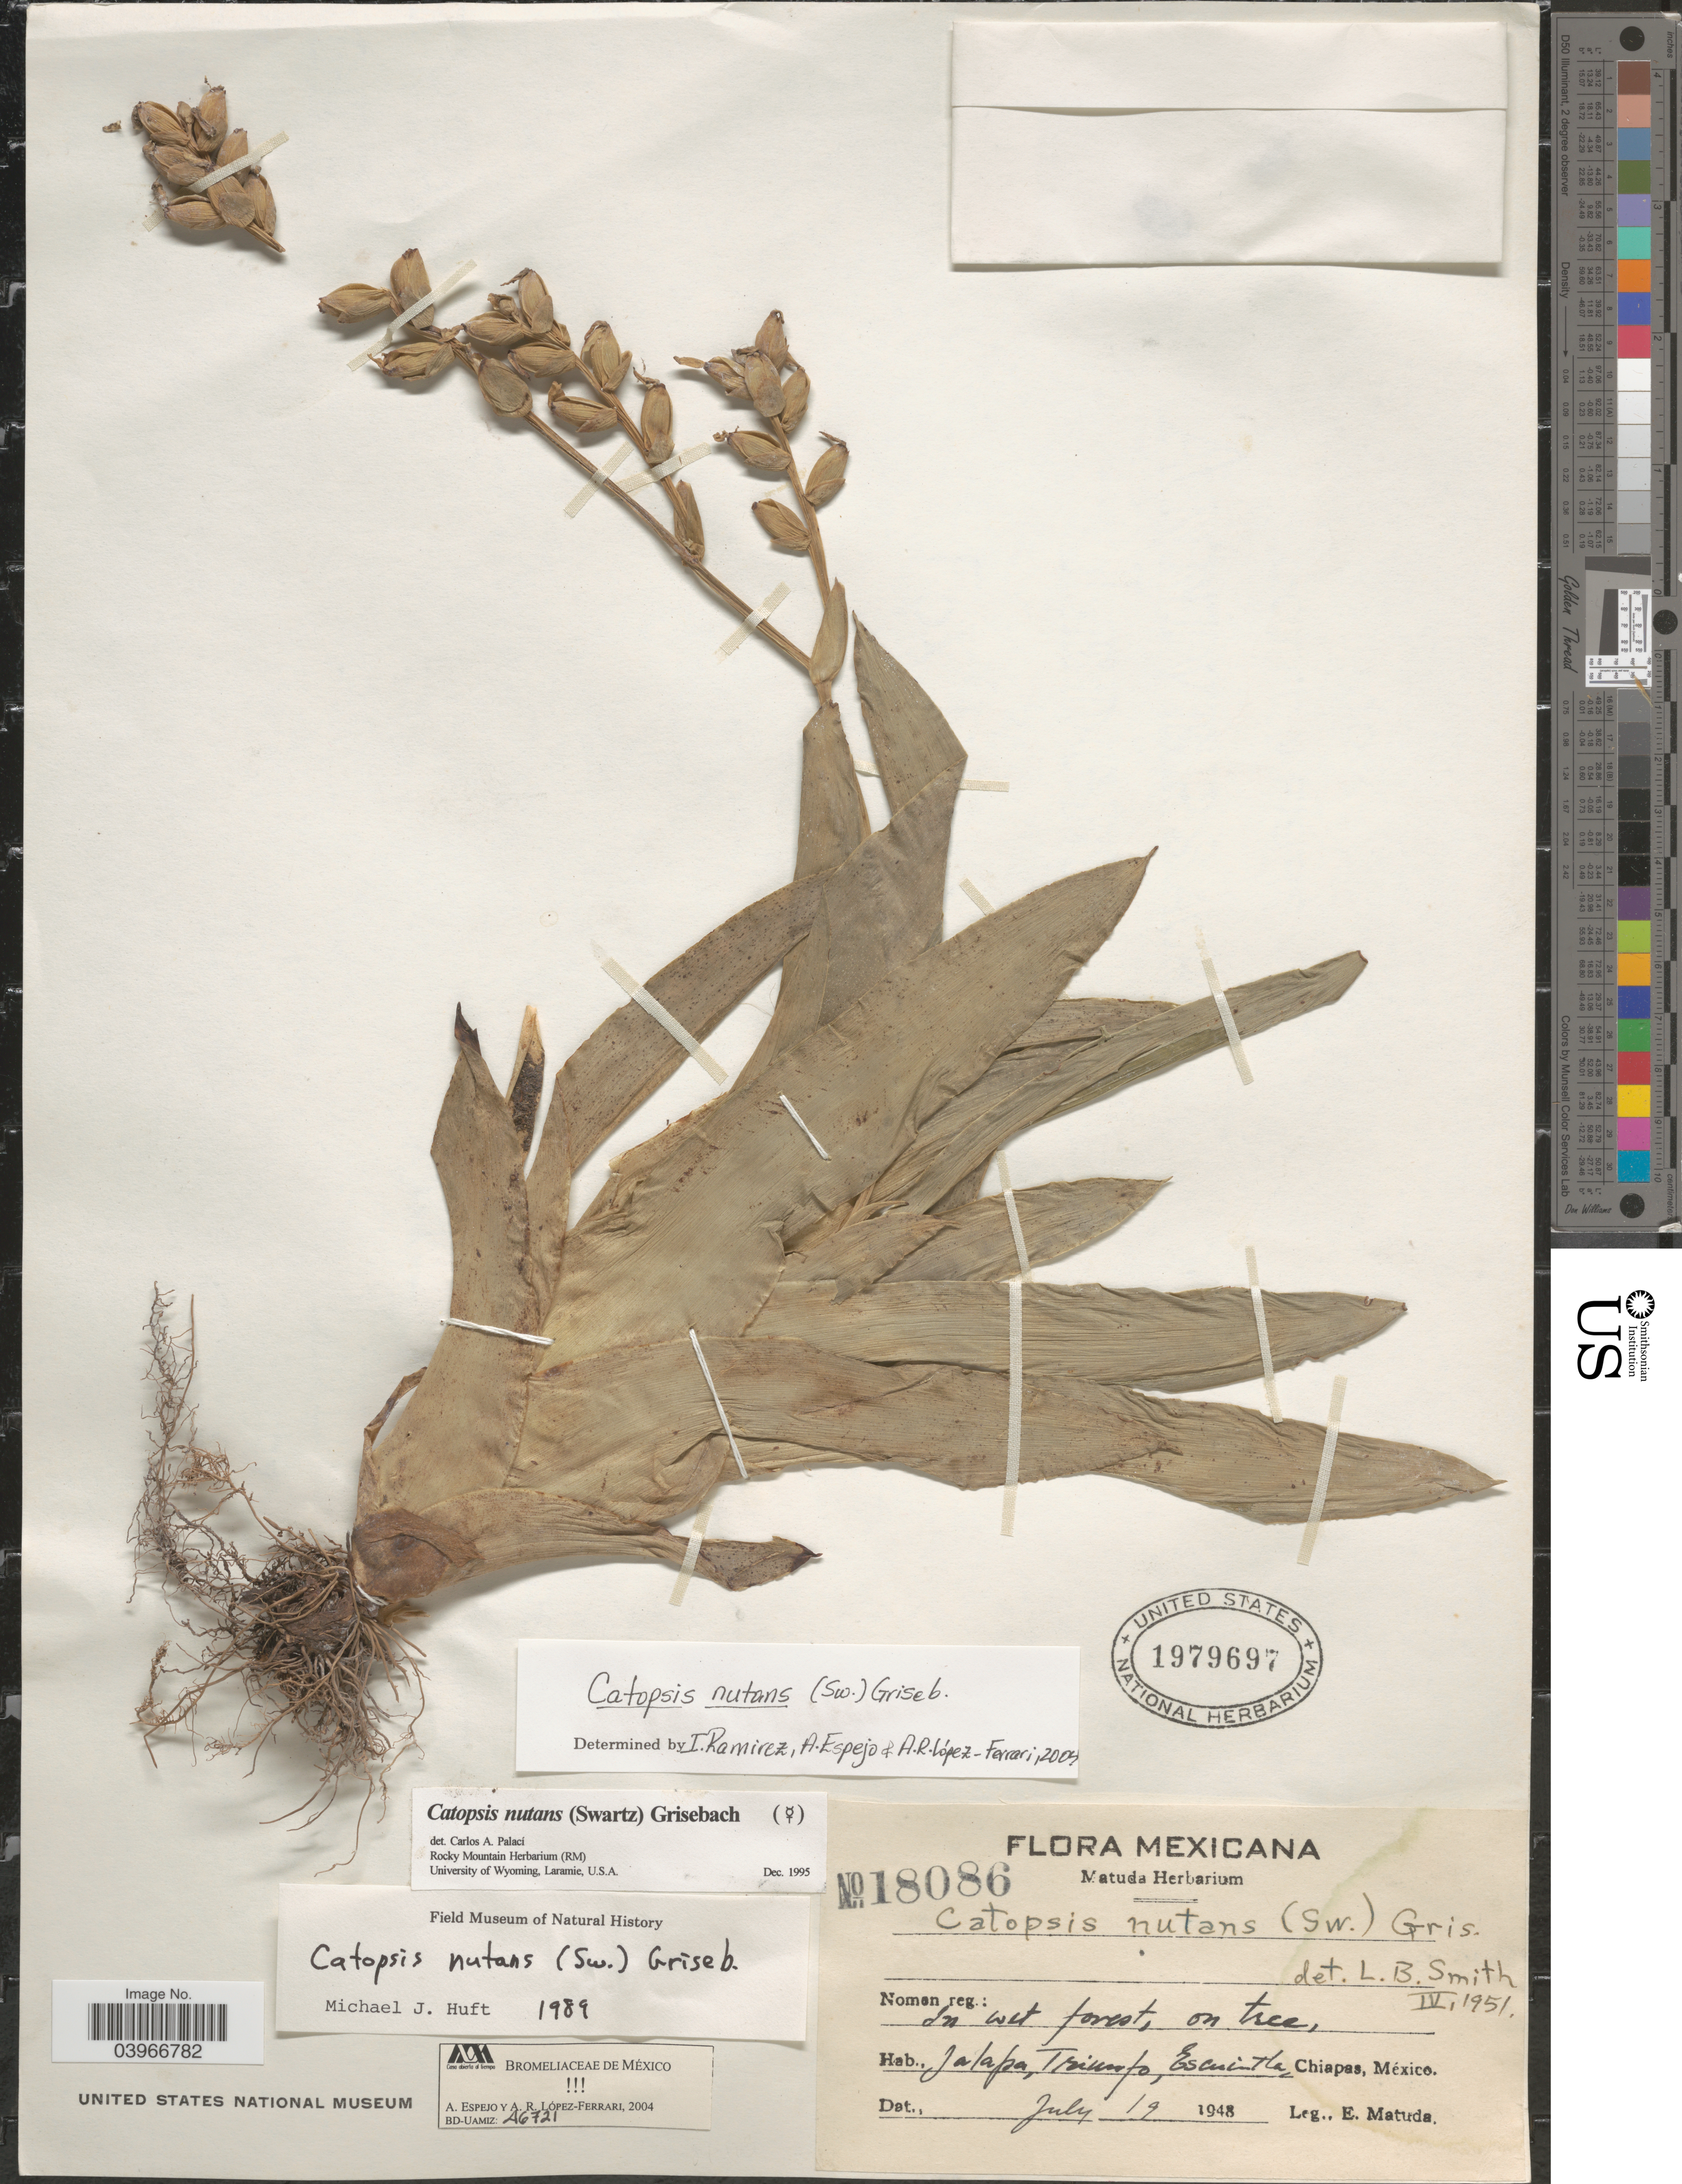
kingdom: Plantae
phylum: Tracheophyta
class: Liliopsida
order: Poales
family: Bromeliaceae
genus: Catopsis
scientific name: Catopsis nutans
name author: (Sw.) Griseb.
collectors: E. Matuda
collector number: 18086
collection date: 1948-07-19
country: Mexico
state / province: Chiapas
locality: Jalapa, Triumpfo, Escuintla.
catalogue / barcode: US 1979697